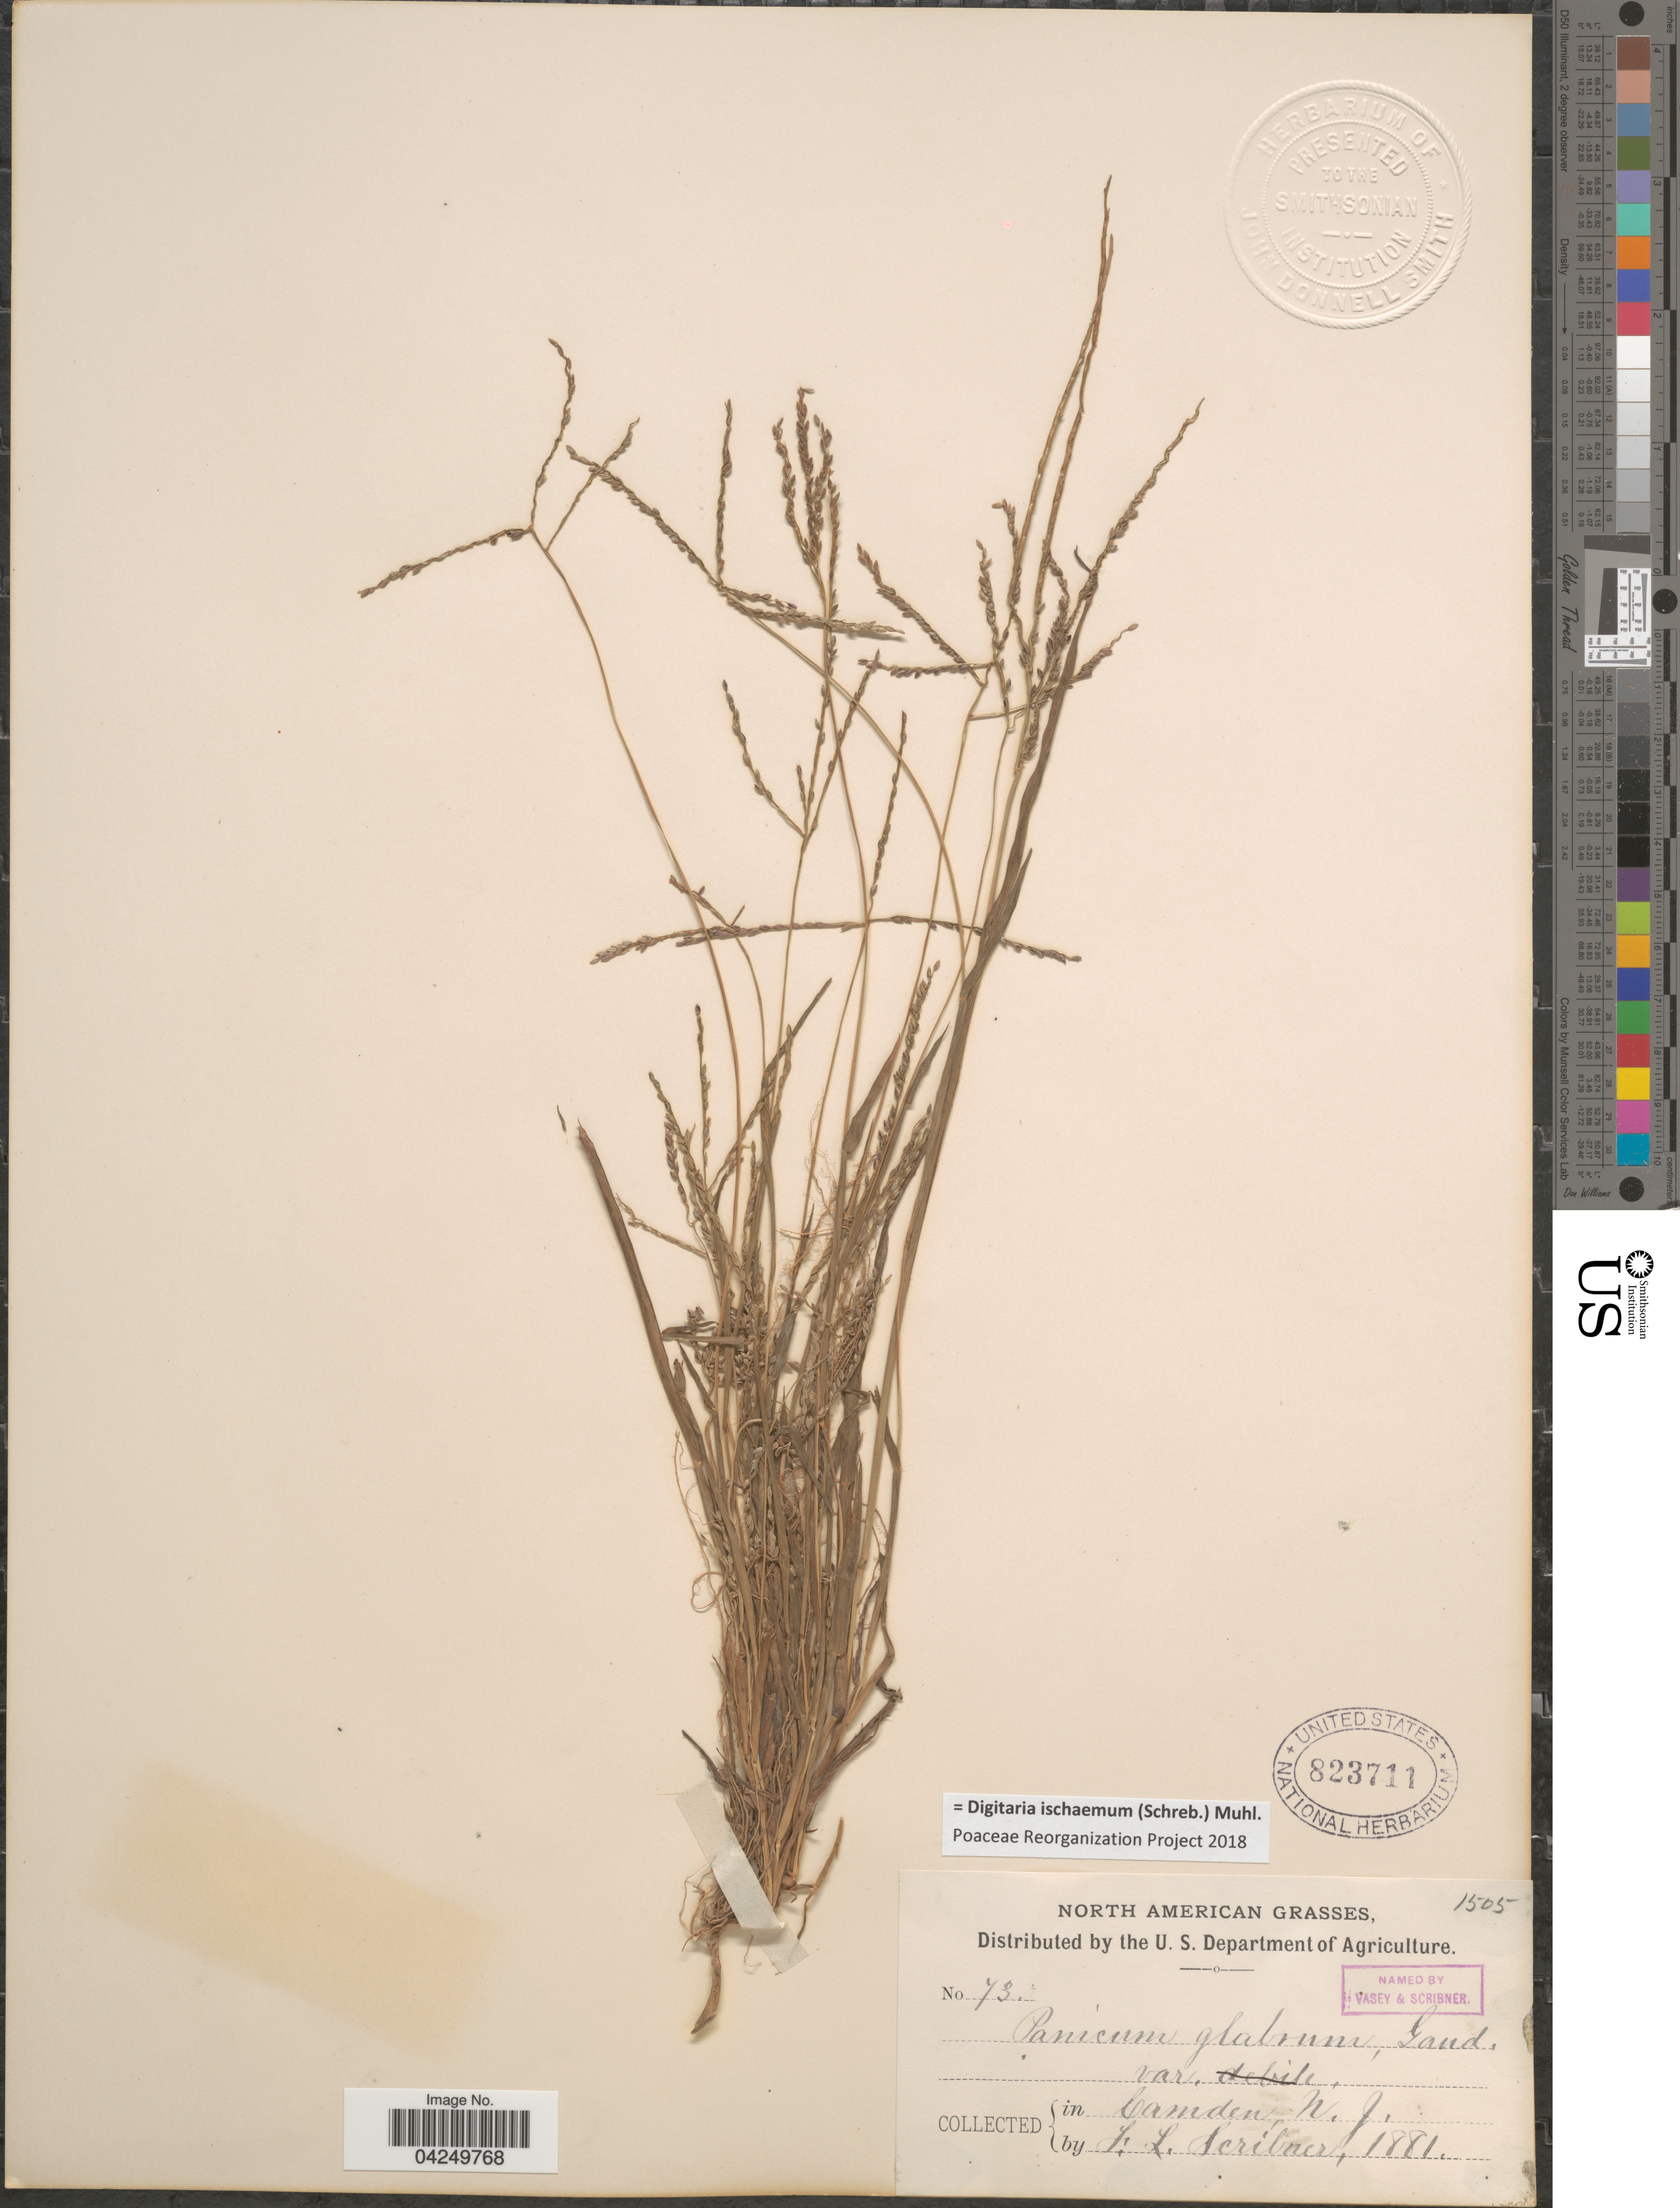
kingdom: Plantae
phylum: Tracheophyta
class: Liliopsida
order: Poales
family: Poaceae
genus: Digitaria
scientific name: Digitaria ischaemum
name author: (Schreber) Schreber ex Muhl.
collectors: F. L. Scribner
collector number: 73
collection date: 1881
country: United States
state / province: New Jersey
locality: Camden.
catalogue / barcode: US 823711